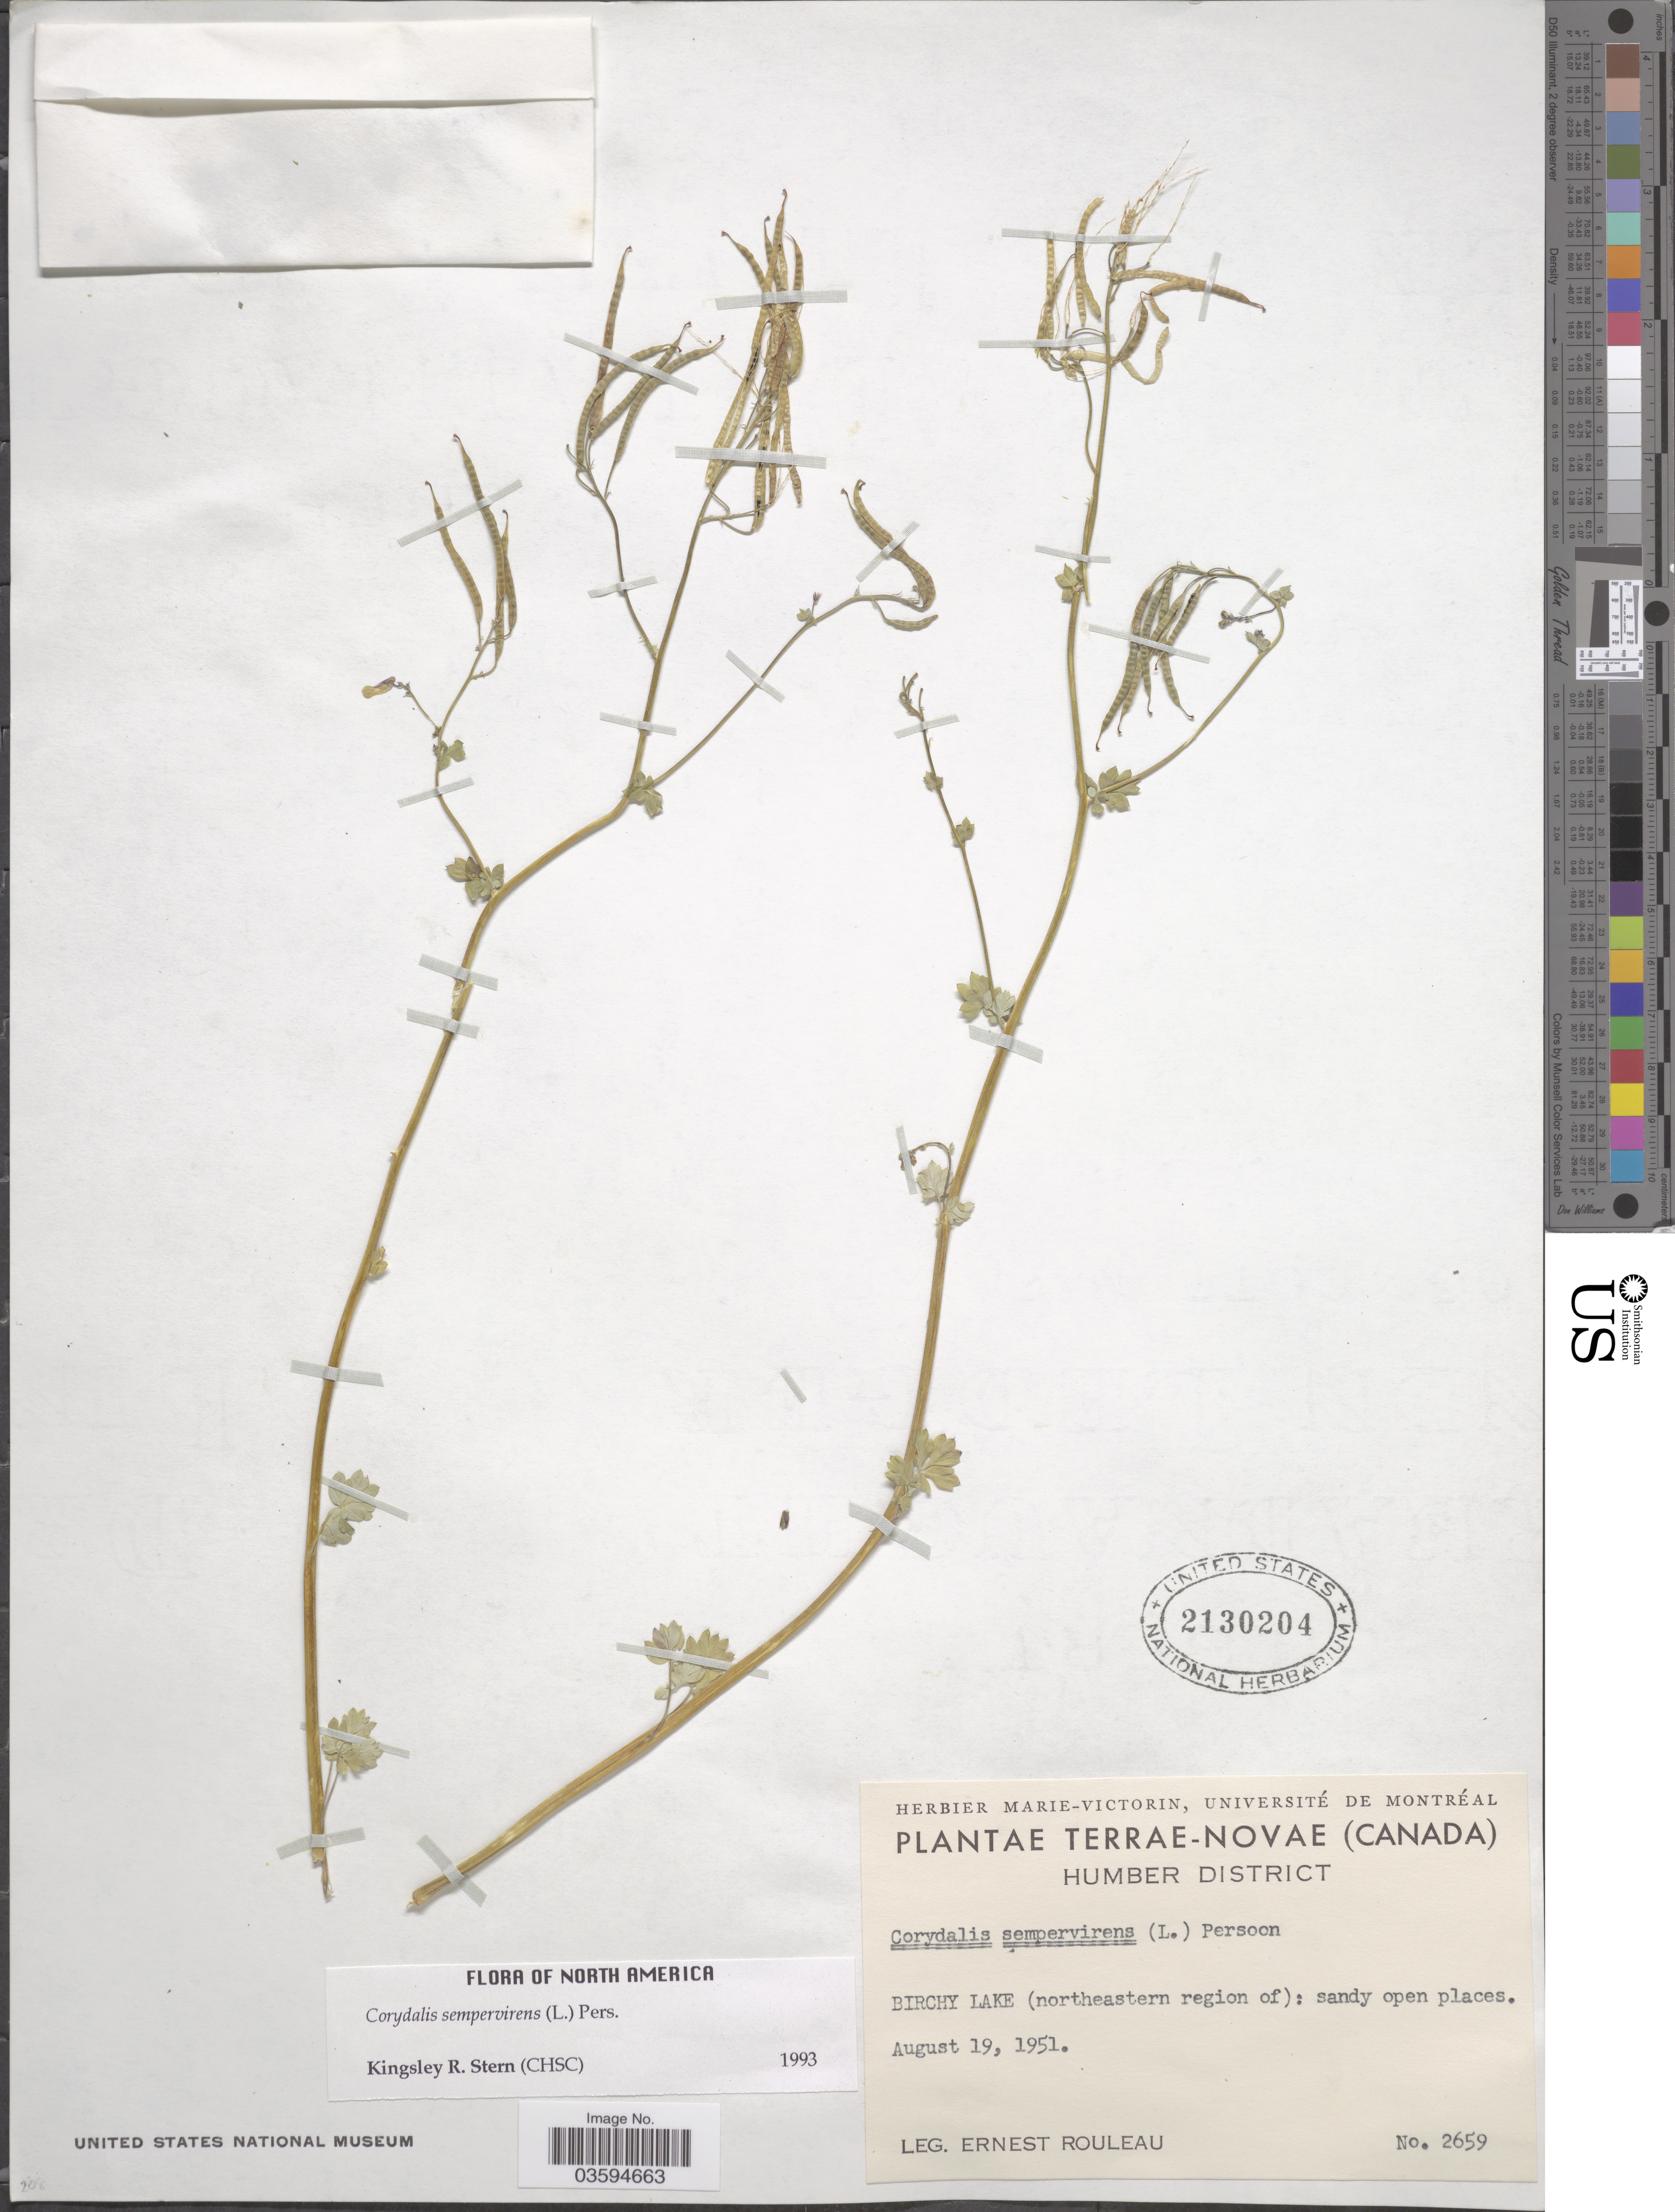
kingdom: Plantae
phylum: Tracheophyta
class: Magnoliopsida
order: Ranunculales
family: Papaveraceae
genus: Capnoides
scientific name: Capnoides sempervirens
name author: (L.) Borkh.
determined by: Strong, M. T., (US), Smithsonian Institution - National Museum of Natural History (UNITED STATES)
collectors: J. Rouleau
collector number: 2659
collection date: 1951-08-19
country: Canada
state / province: Newfoundland and Labrador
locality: Terrae-Novae. Humber District. Birchy Lake (northeastern region of).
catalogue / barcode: US 2130204